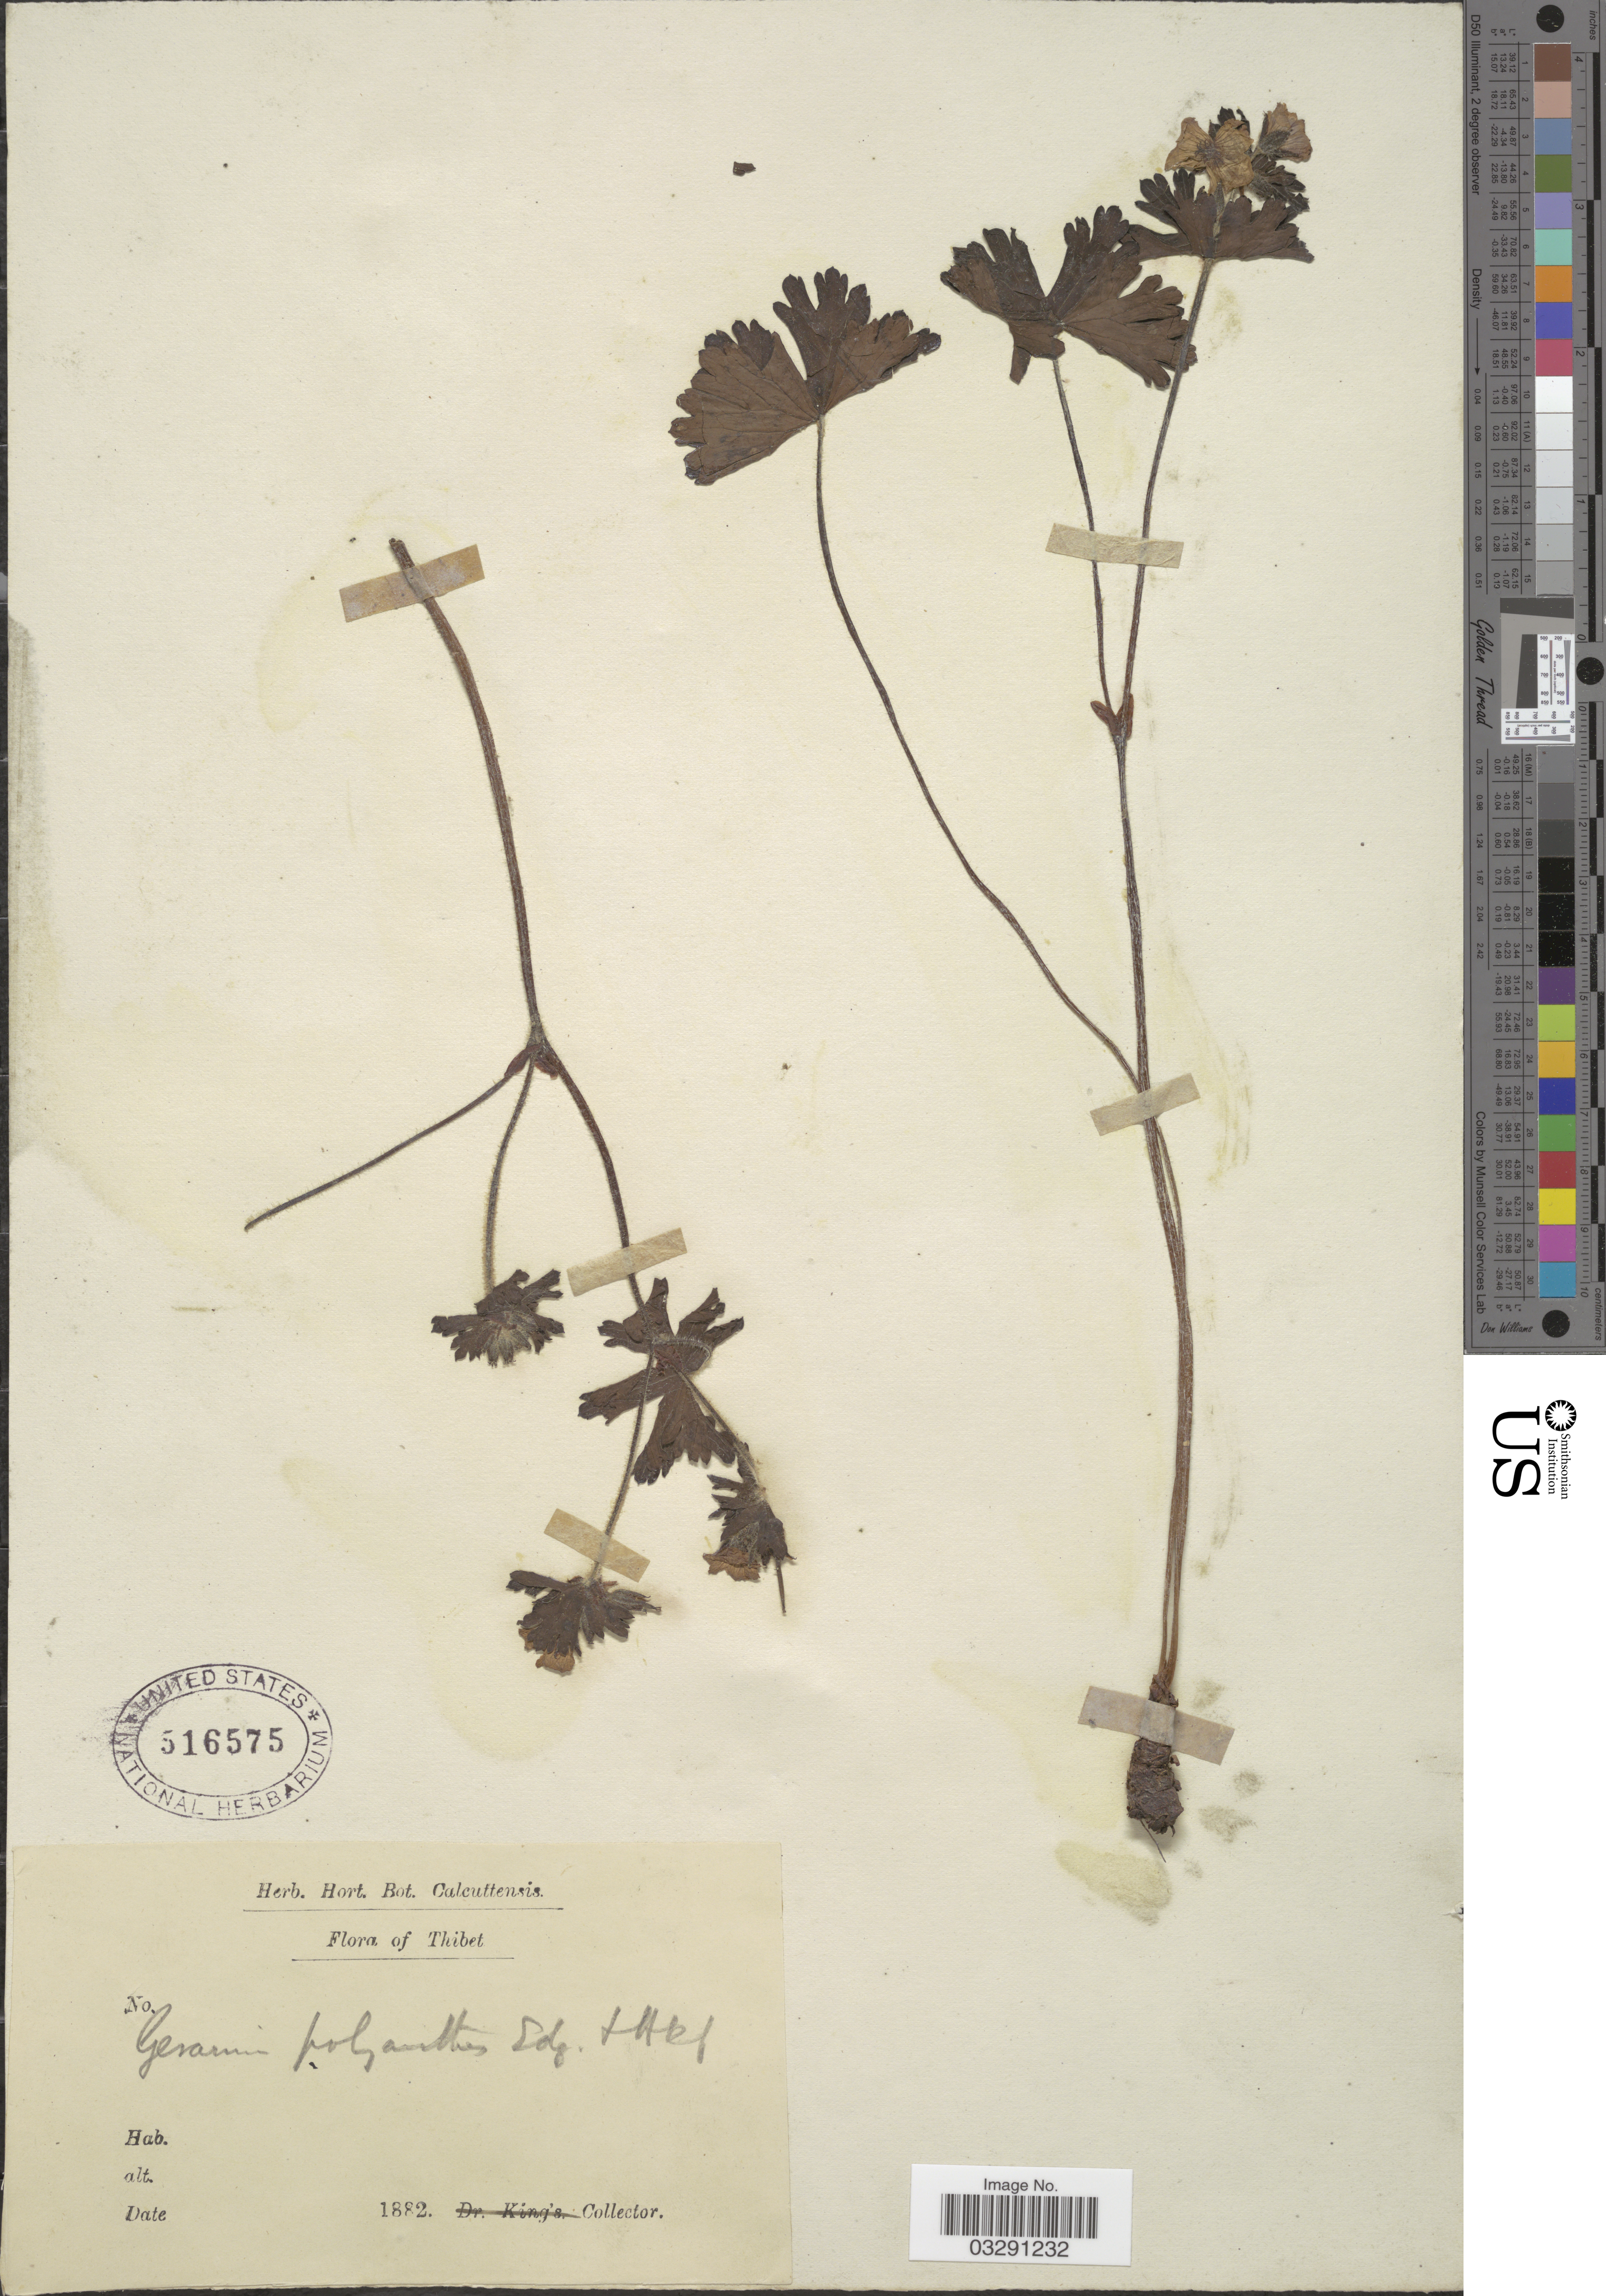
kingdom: Plantae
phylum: Tracheophyta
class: Magnoliopsida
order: Geraniales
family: Geraniaceae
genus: Geranium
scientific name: Geranium polyanthes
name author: Edgew. & Hook. f.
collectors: ex Herb. Hort. Bot. Calcuttensis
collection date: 1882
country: China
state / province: Xizang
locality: Tibet.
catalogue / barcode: US 516575